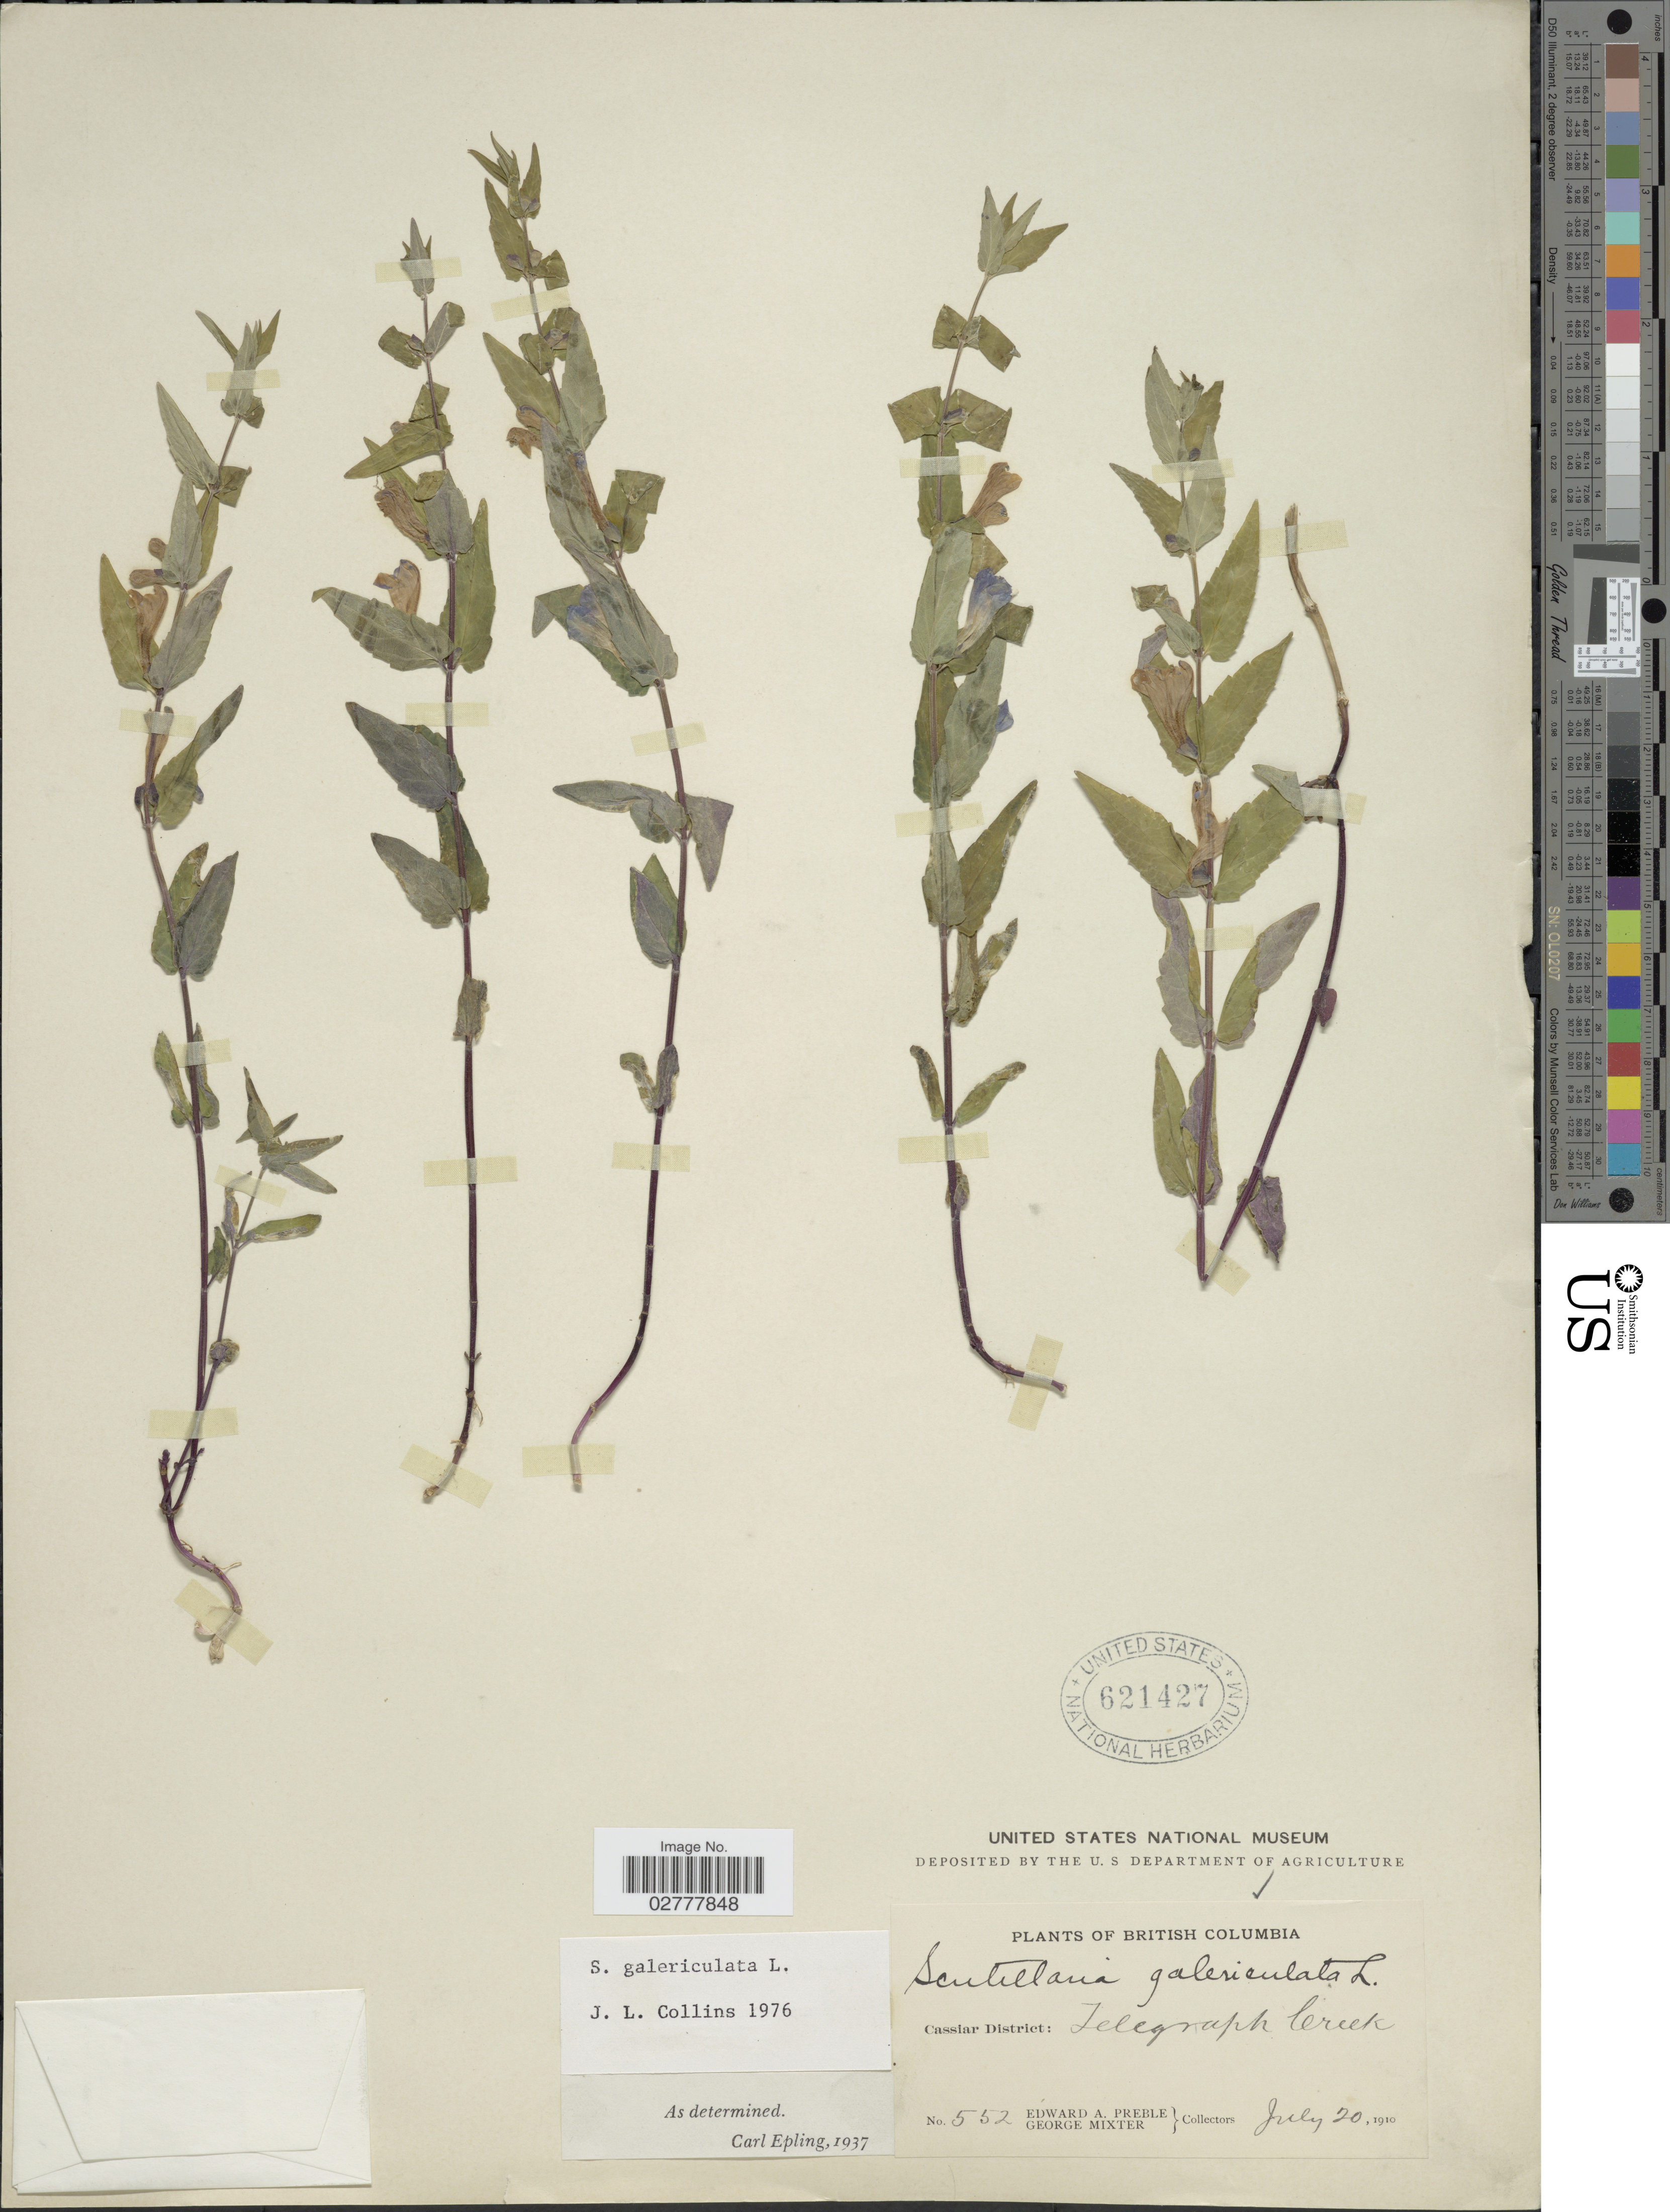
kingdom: Plantae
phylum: Tracheophyta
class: Magnoliopsida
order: Lamiales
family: Lamiaceae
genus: Scutellaria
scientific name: Scutellaria galericulata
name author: L.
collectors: E. Preble & G. Mixter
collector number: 552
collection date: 1910-07-20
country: Canada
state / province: British Columbia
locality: Cassiar District: Telegraph Creek.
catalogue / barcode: US 621427